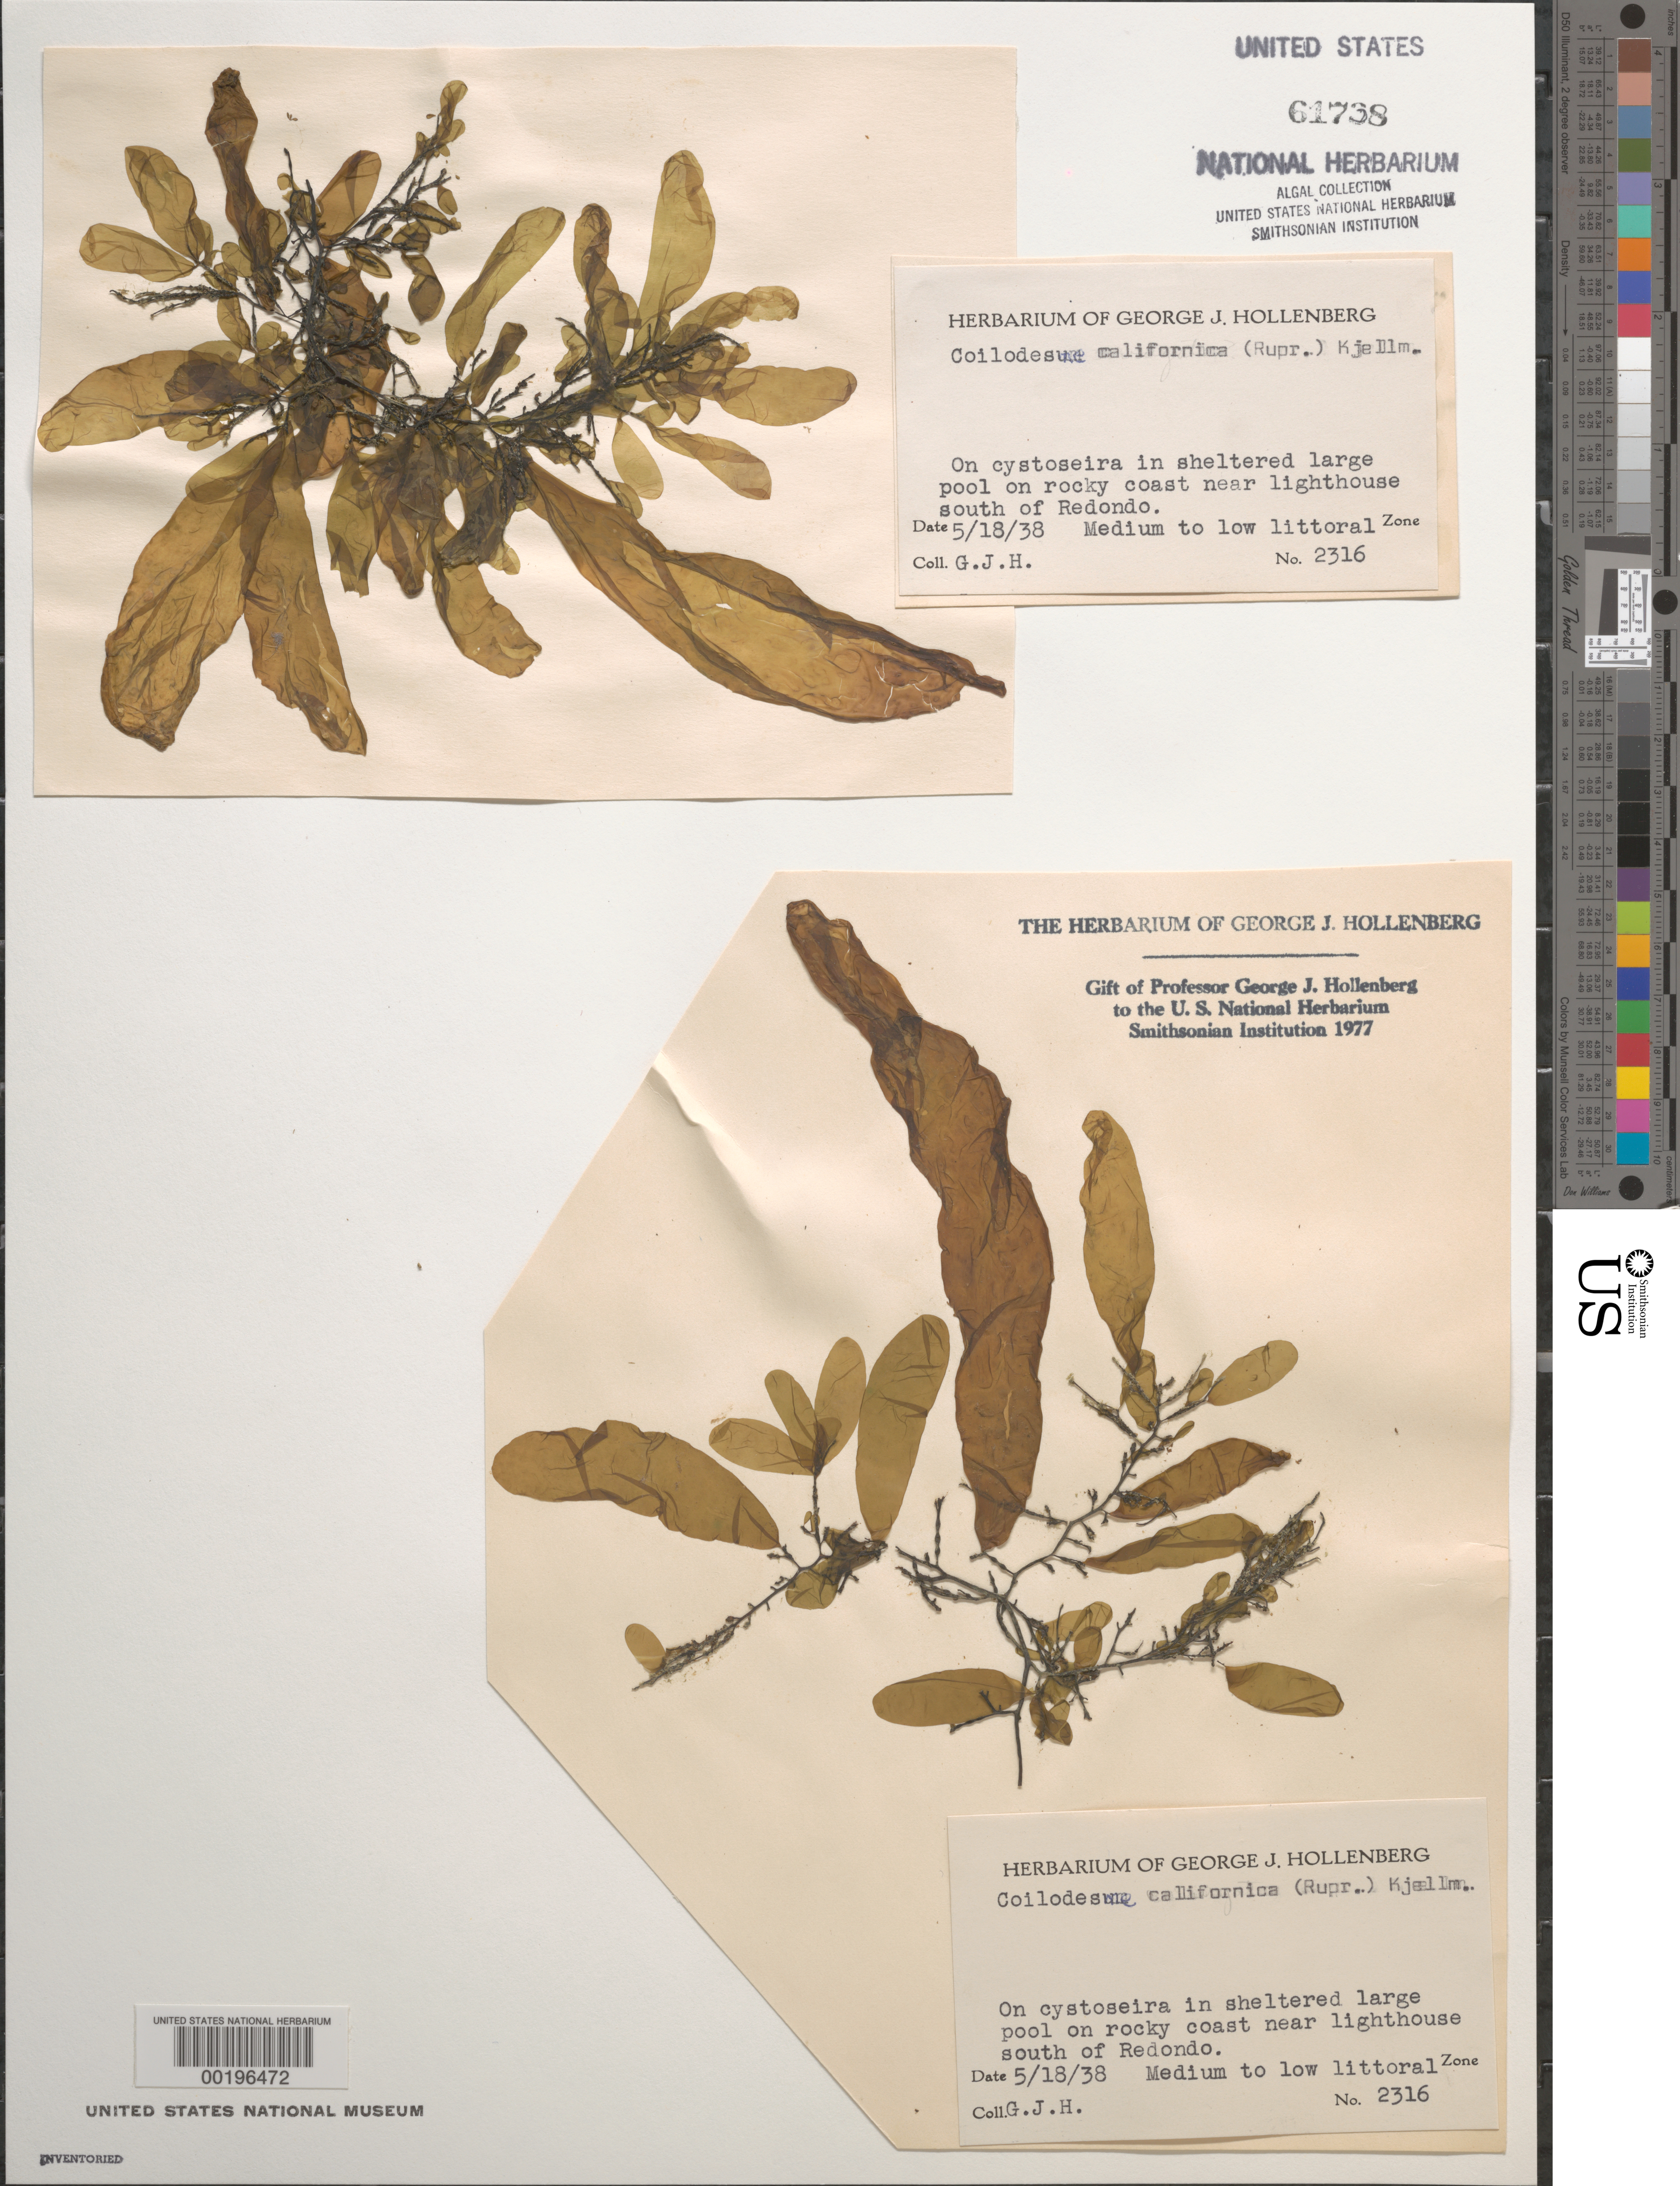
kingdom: Chromista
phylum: Ochrophyta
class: Phaeophyceae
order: Ectocarpales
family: Chordariaceae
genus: Coilodesme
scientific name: Coilodesme californica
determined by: Hollenberg, George J.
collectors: G. Hollenberg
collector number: GJH 2316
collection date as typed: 18 May 1938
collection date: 1938-05-18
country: United States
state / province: California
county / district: Los Angeles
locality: Rocky coast near lighthouse south of Redondo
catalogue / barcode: US 61738